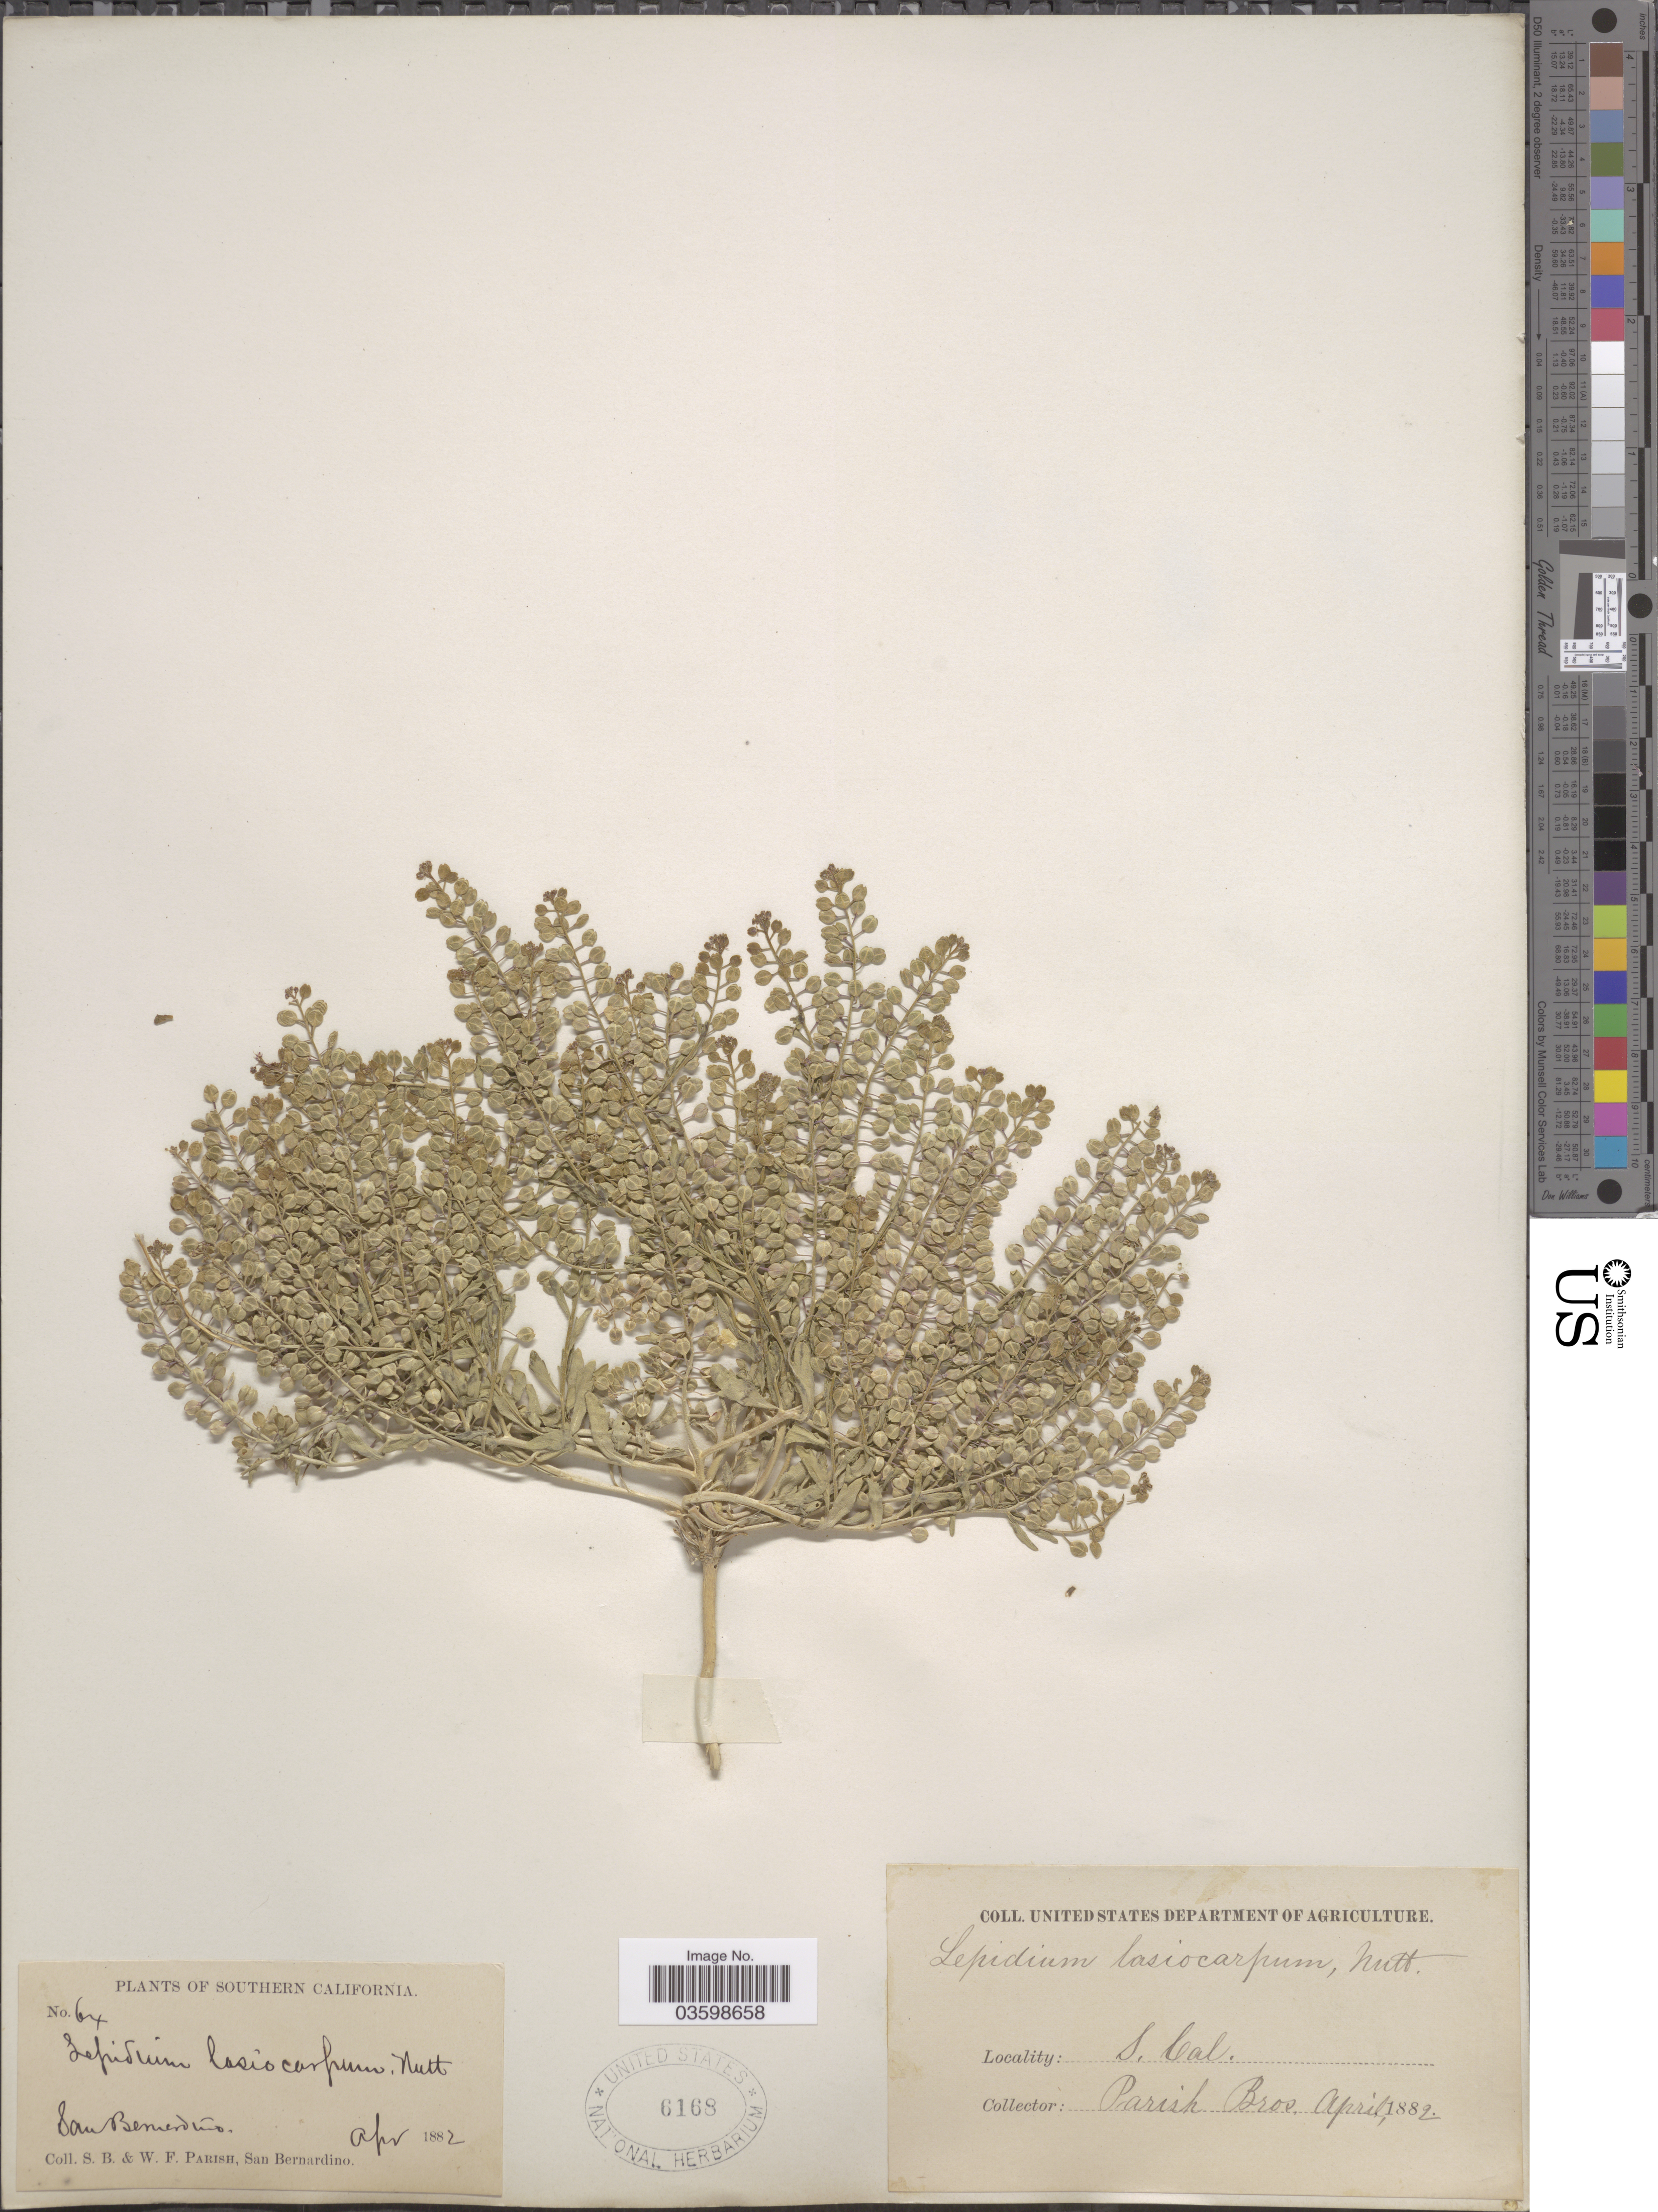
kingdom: Plantae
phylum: Tracheophyta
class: Magnoliopsida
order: Brassicales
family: Brassicaceae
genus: Lepidium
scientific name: Lepidium lasiocarpum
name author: Nutt.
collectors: S. B. Parish & W. F. Parish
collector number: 64*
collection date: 1882-04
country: United States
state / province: California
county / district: San Bernardino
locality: Southern California. San Bernardino.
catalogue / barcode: US 6168